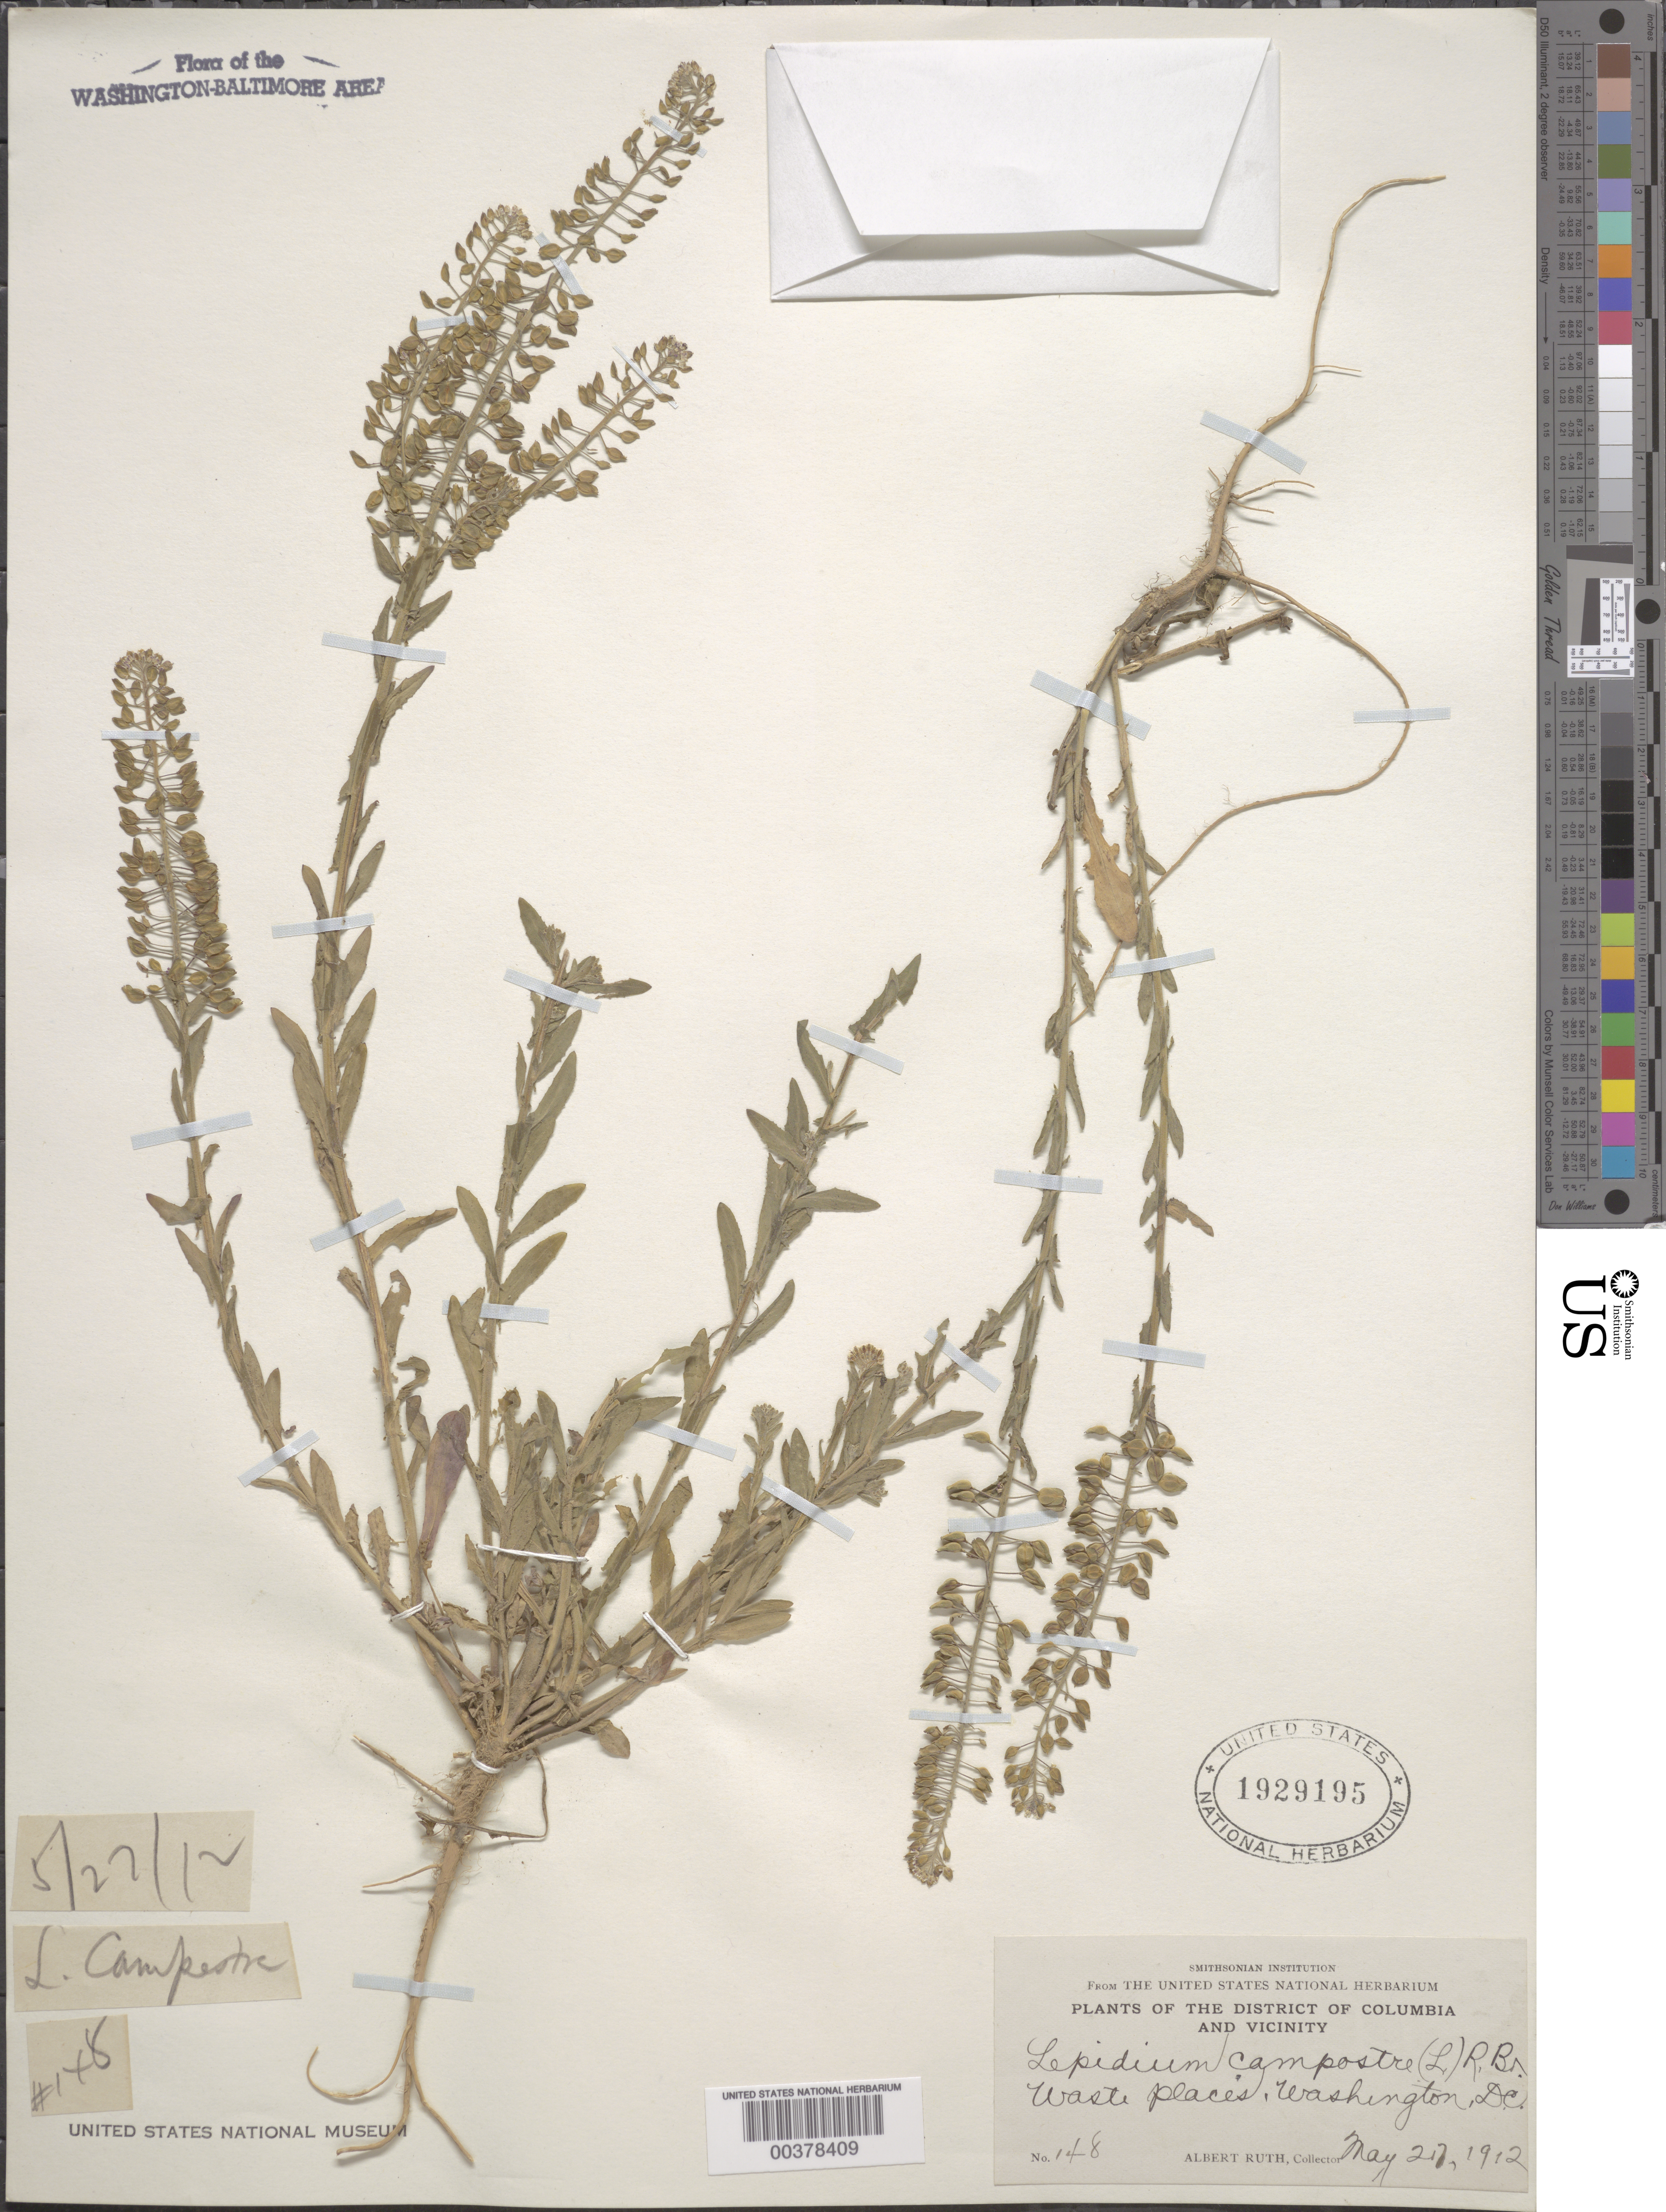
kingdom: Plantae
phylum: Tracheophyta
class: Magnoliopsida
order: Brassicales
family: Brassicaceae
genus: Lepidium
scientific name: Lepidium campestre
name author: (L.) W.T. Aiton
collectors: A. Ruth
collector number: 148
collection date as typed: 27 May 1912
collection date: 1912-05-27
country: United States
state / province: District of Columbia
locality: waste places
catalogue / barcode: US 1929195